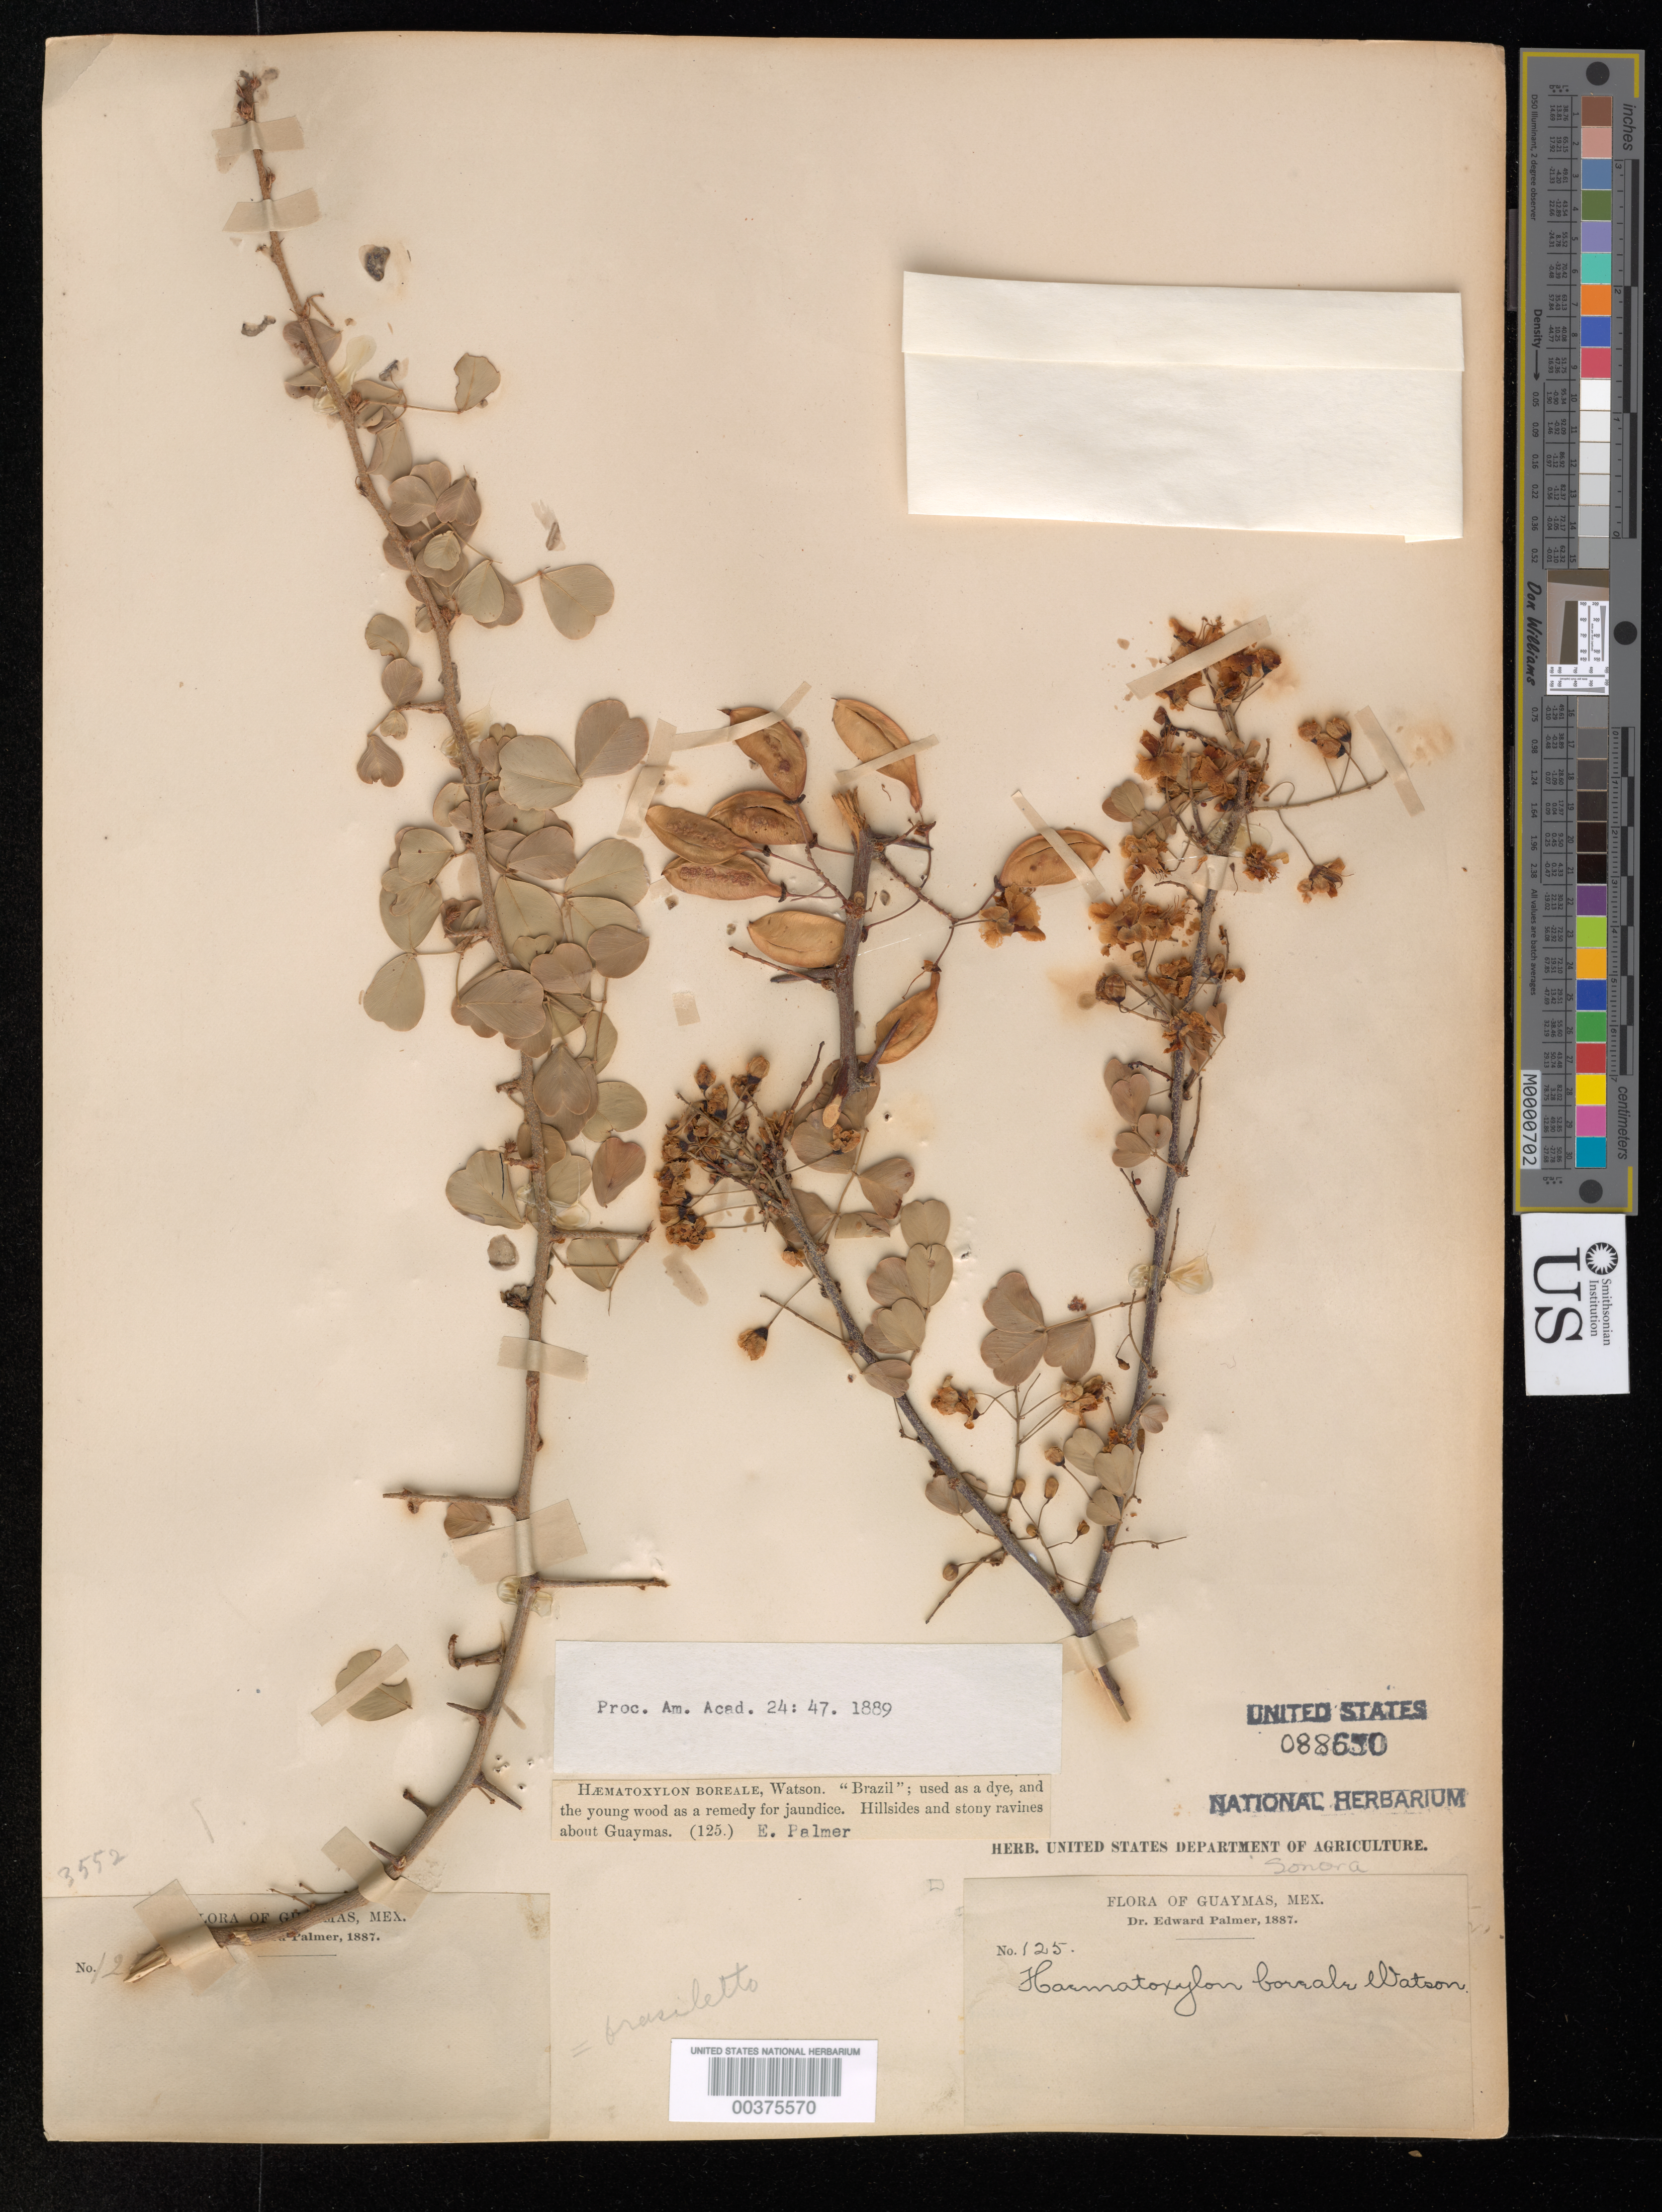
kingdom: Plantae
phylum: Tracheophyta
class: Magnoliopsida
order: Fabales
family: Fabaceae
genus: Haematoxylum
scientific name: Haematoxylum boreale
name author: S. Watson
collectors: E. Palmer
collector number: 125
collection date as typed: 1887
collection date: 1887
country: Mexico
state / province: Sonora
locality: Guaymas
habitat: Hillsides and stony ravines about guaymas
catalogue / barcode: US 88650